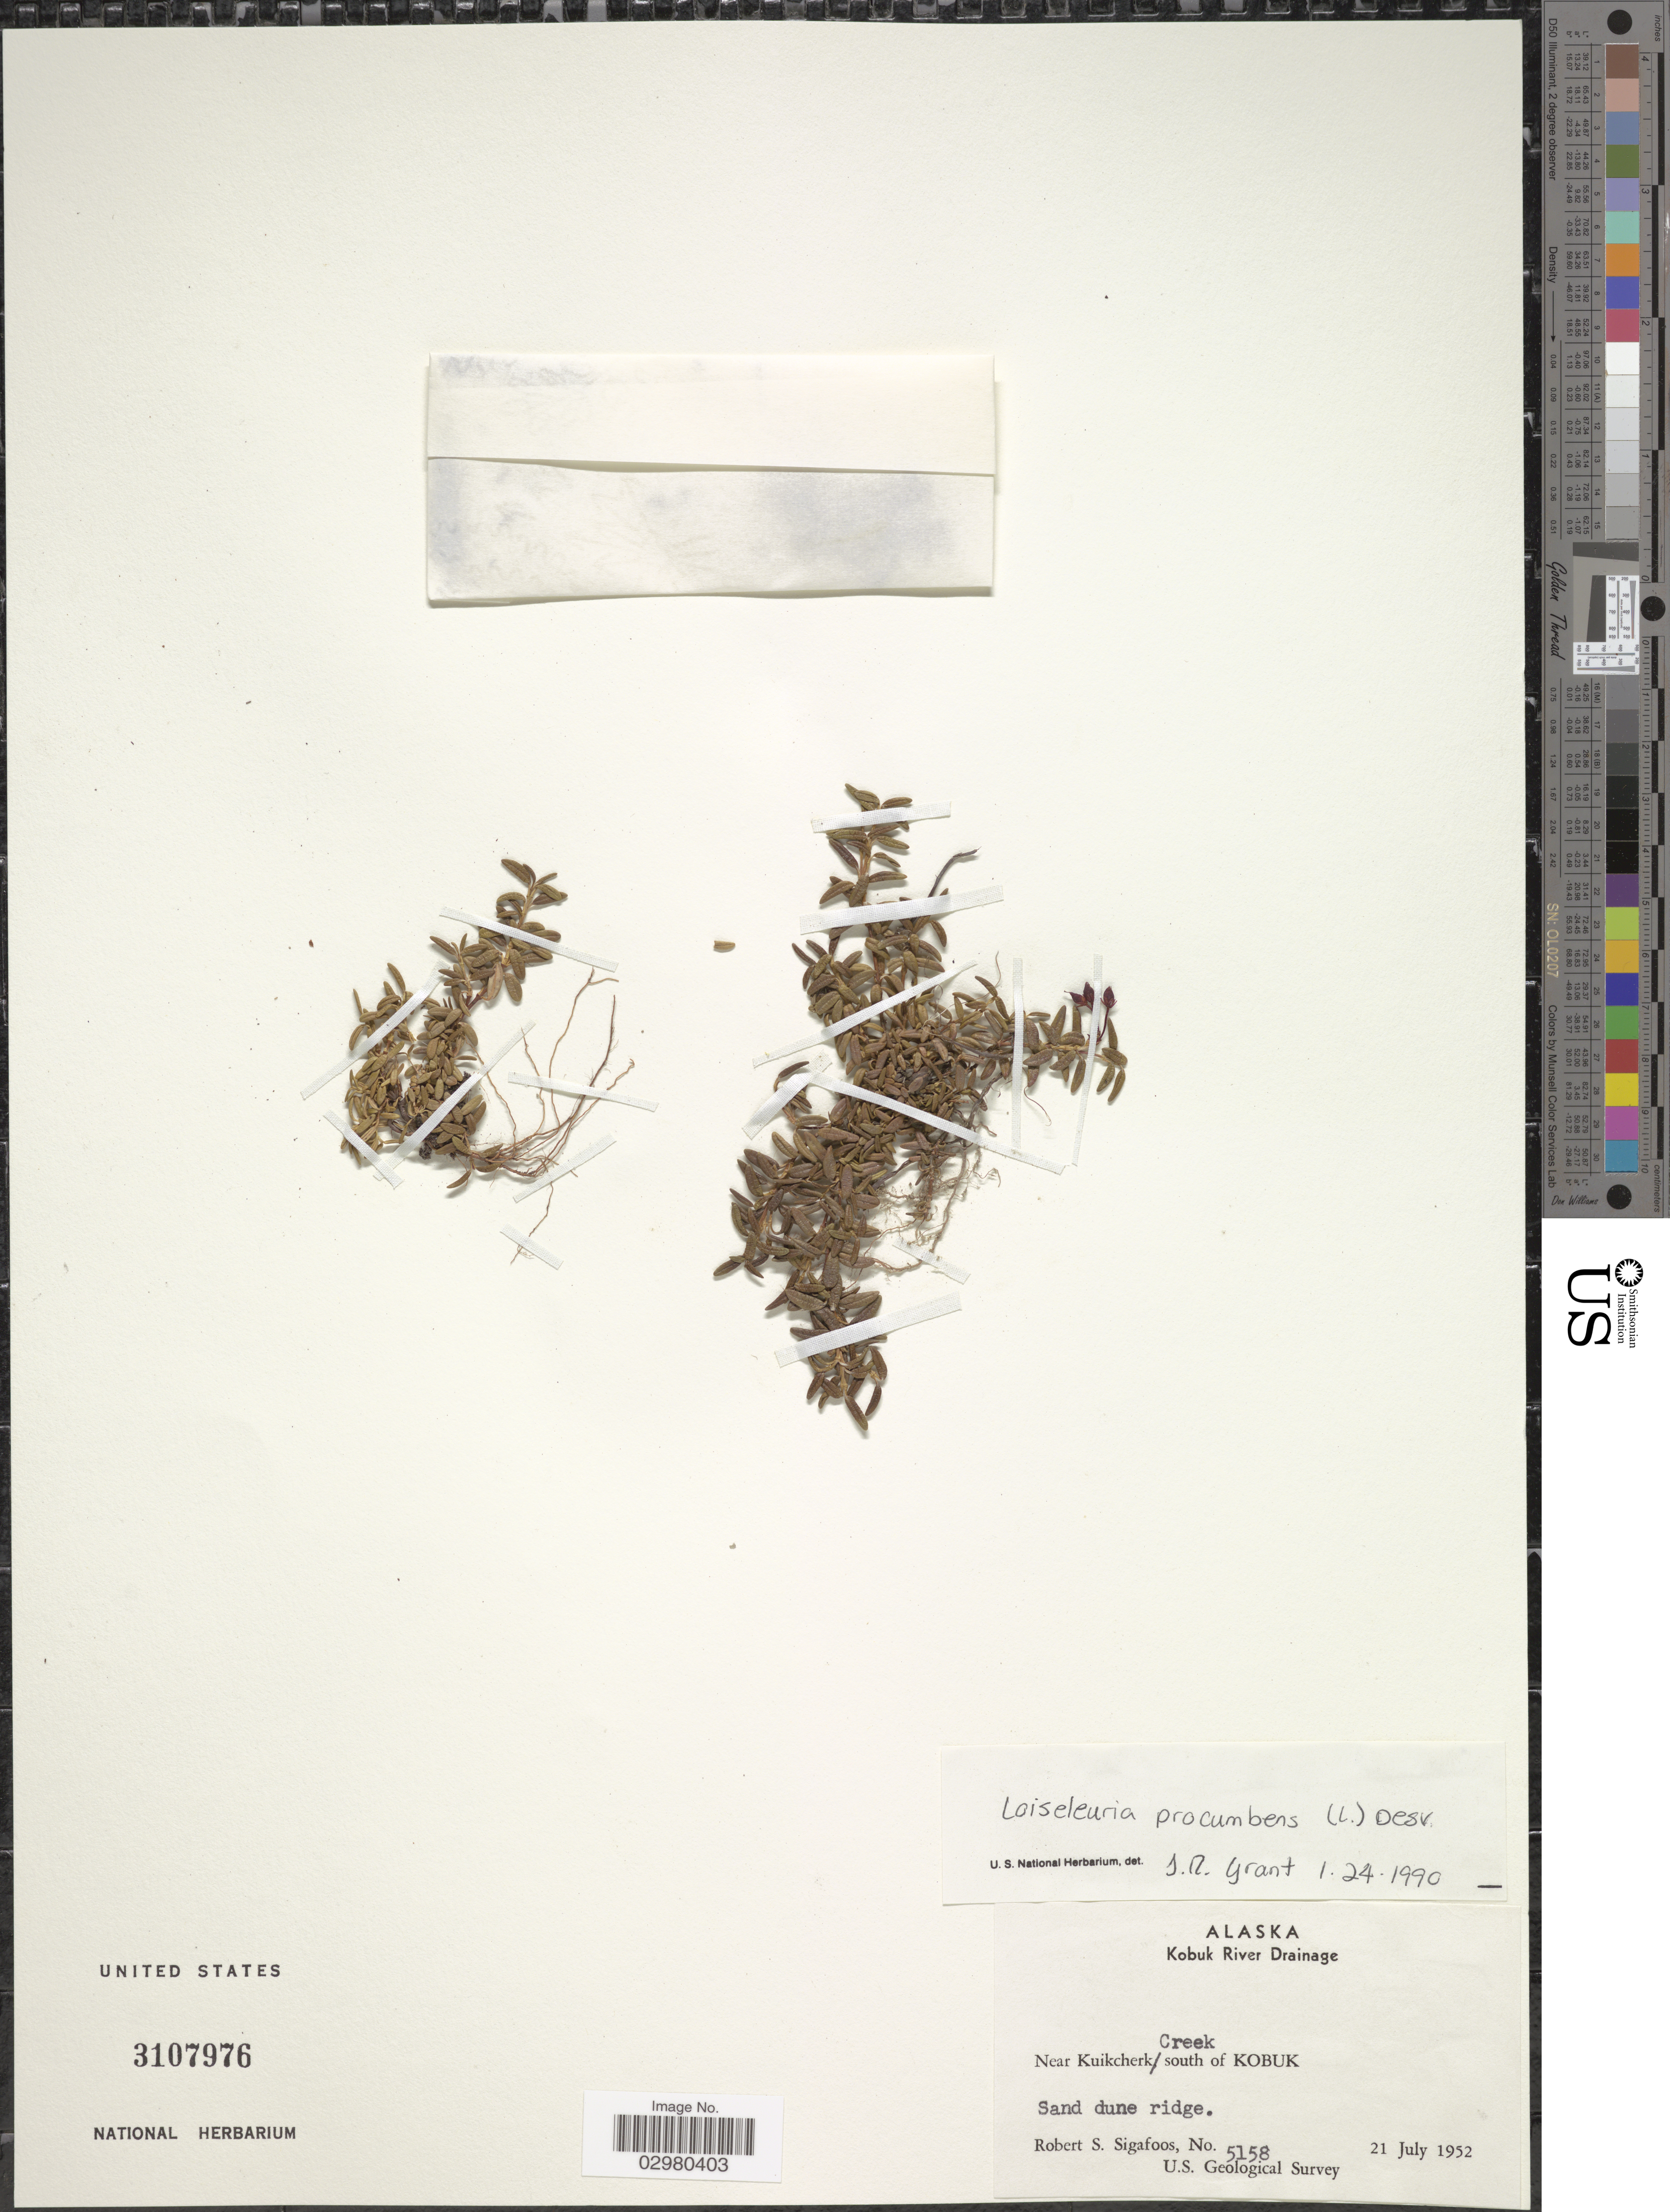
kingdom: Plantae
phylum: Tracheophyta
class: Magnoliopsida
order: Ericales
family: Ericaceae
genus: Loiseleuria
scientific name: Loiseleuria procumbens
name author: (L.) Desv.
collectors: R. Sigafoos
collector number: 5158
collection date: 1952-07-21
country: United States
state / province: Alaska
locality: Kobuk River Range. Near Kuikcherck Creek south of Kobuk.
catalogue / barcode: US 3107976